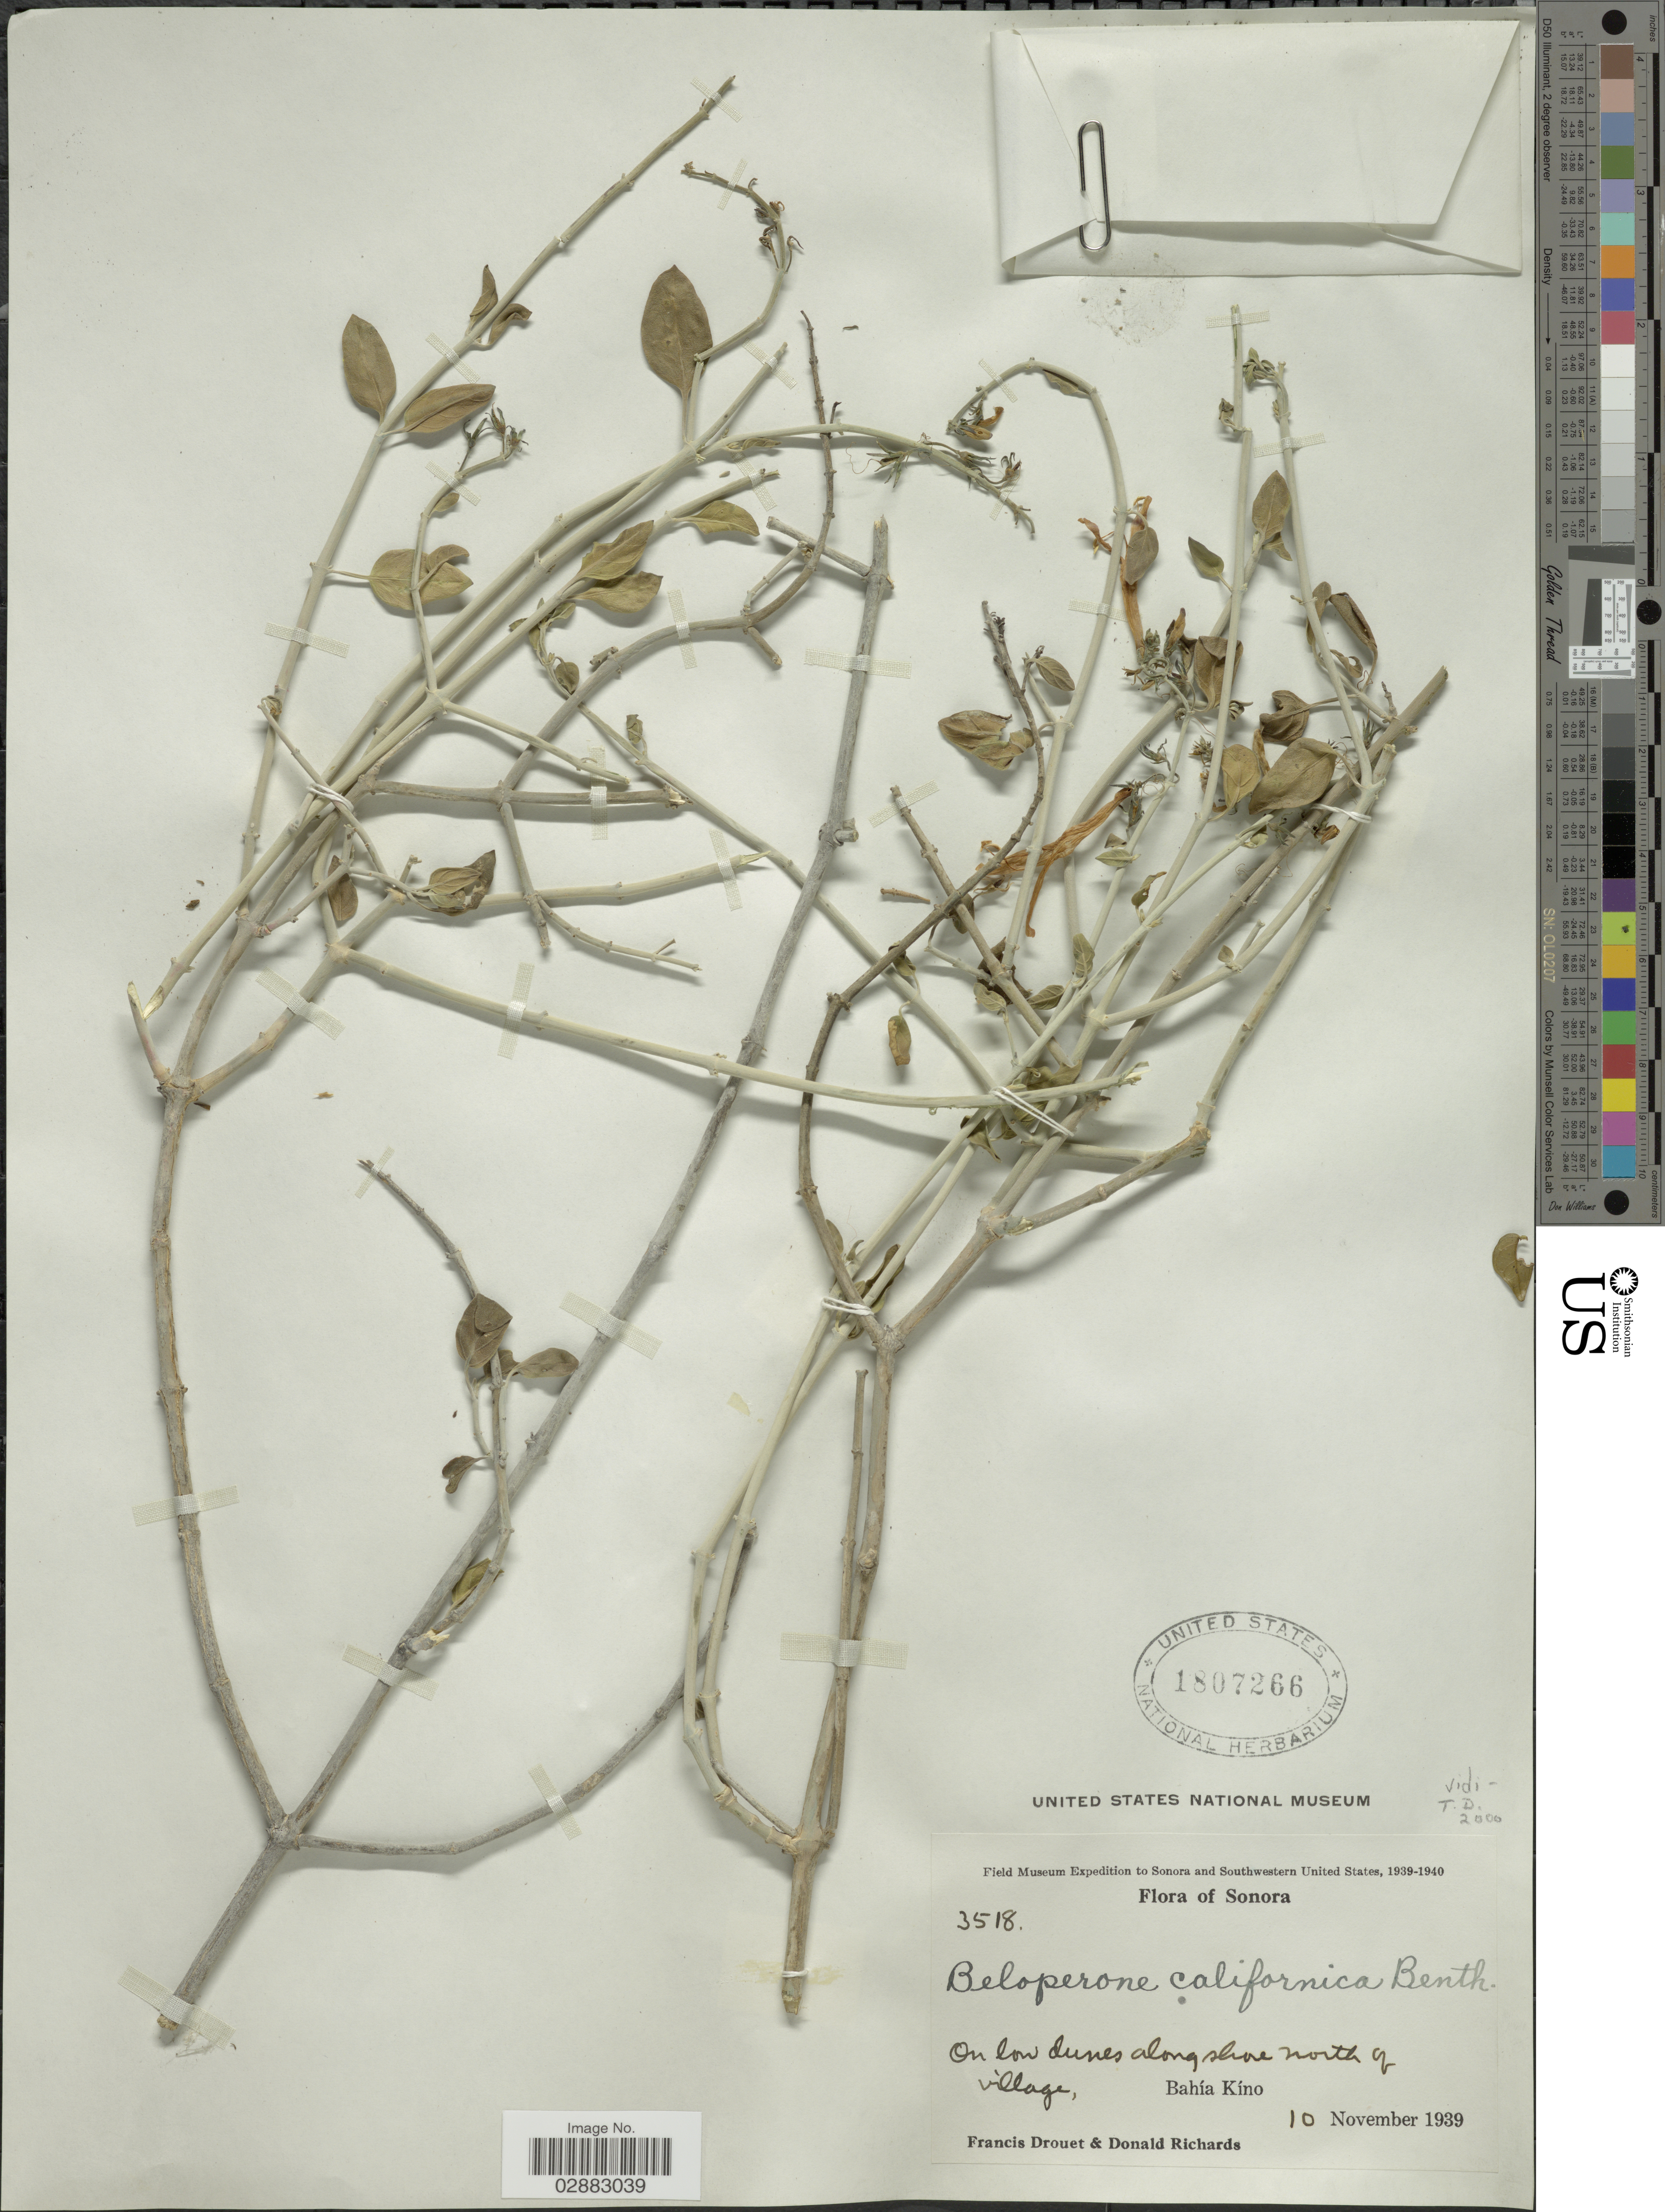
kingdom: Plantae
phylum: Tracheophyta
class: Magnoliopsida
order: Lamiales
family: Acanthaceae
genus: Beloperone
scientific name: Beloperone californica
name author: Benth.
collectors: F. E. Drouet & D. Richards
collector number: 3518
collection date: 1939-11-10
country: Mexico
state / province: Sonora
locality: On low dunes along shore north of village, Bahía Kíno.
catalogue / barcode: US 1807266